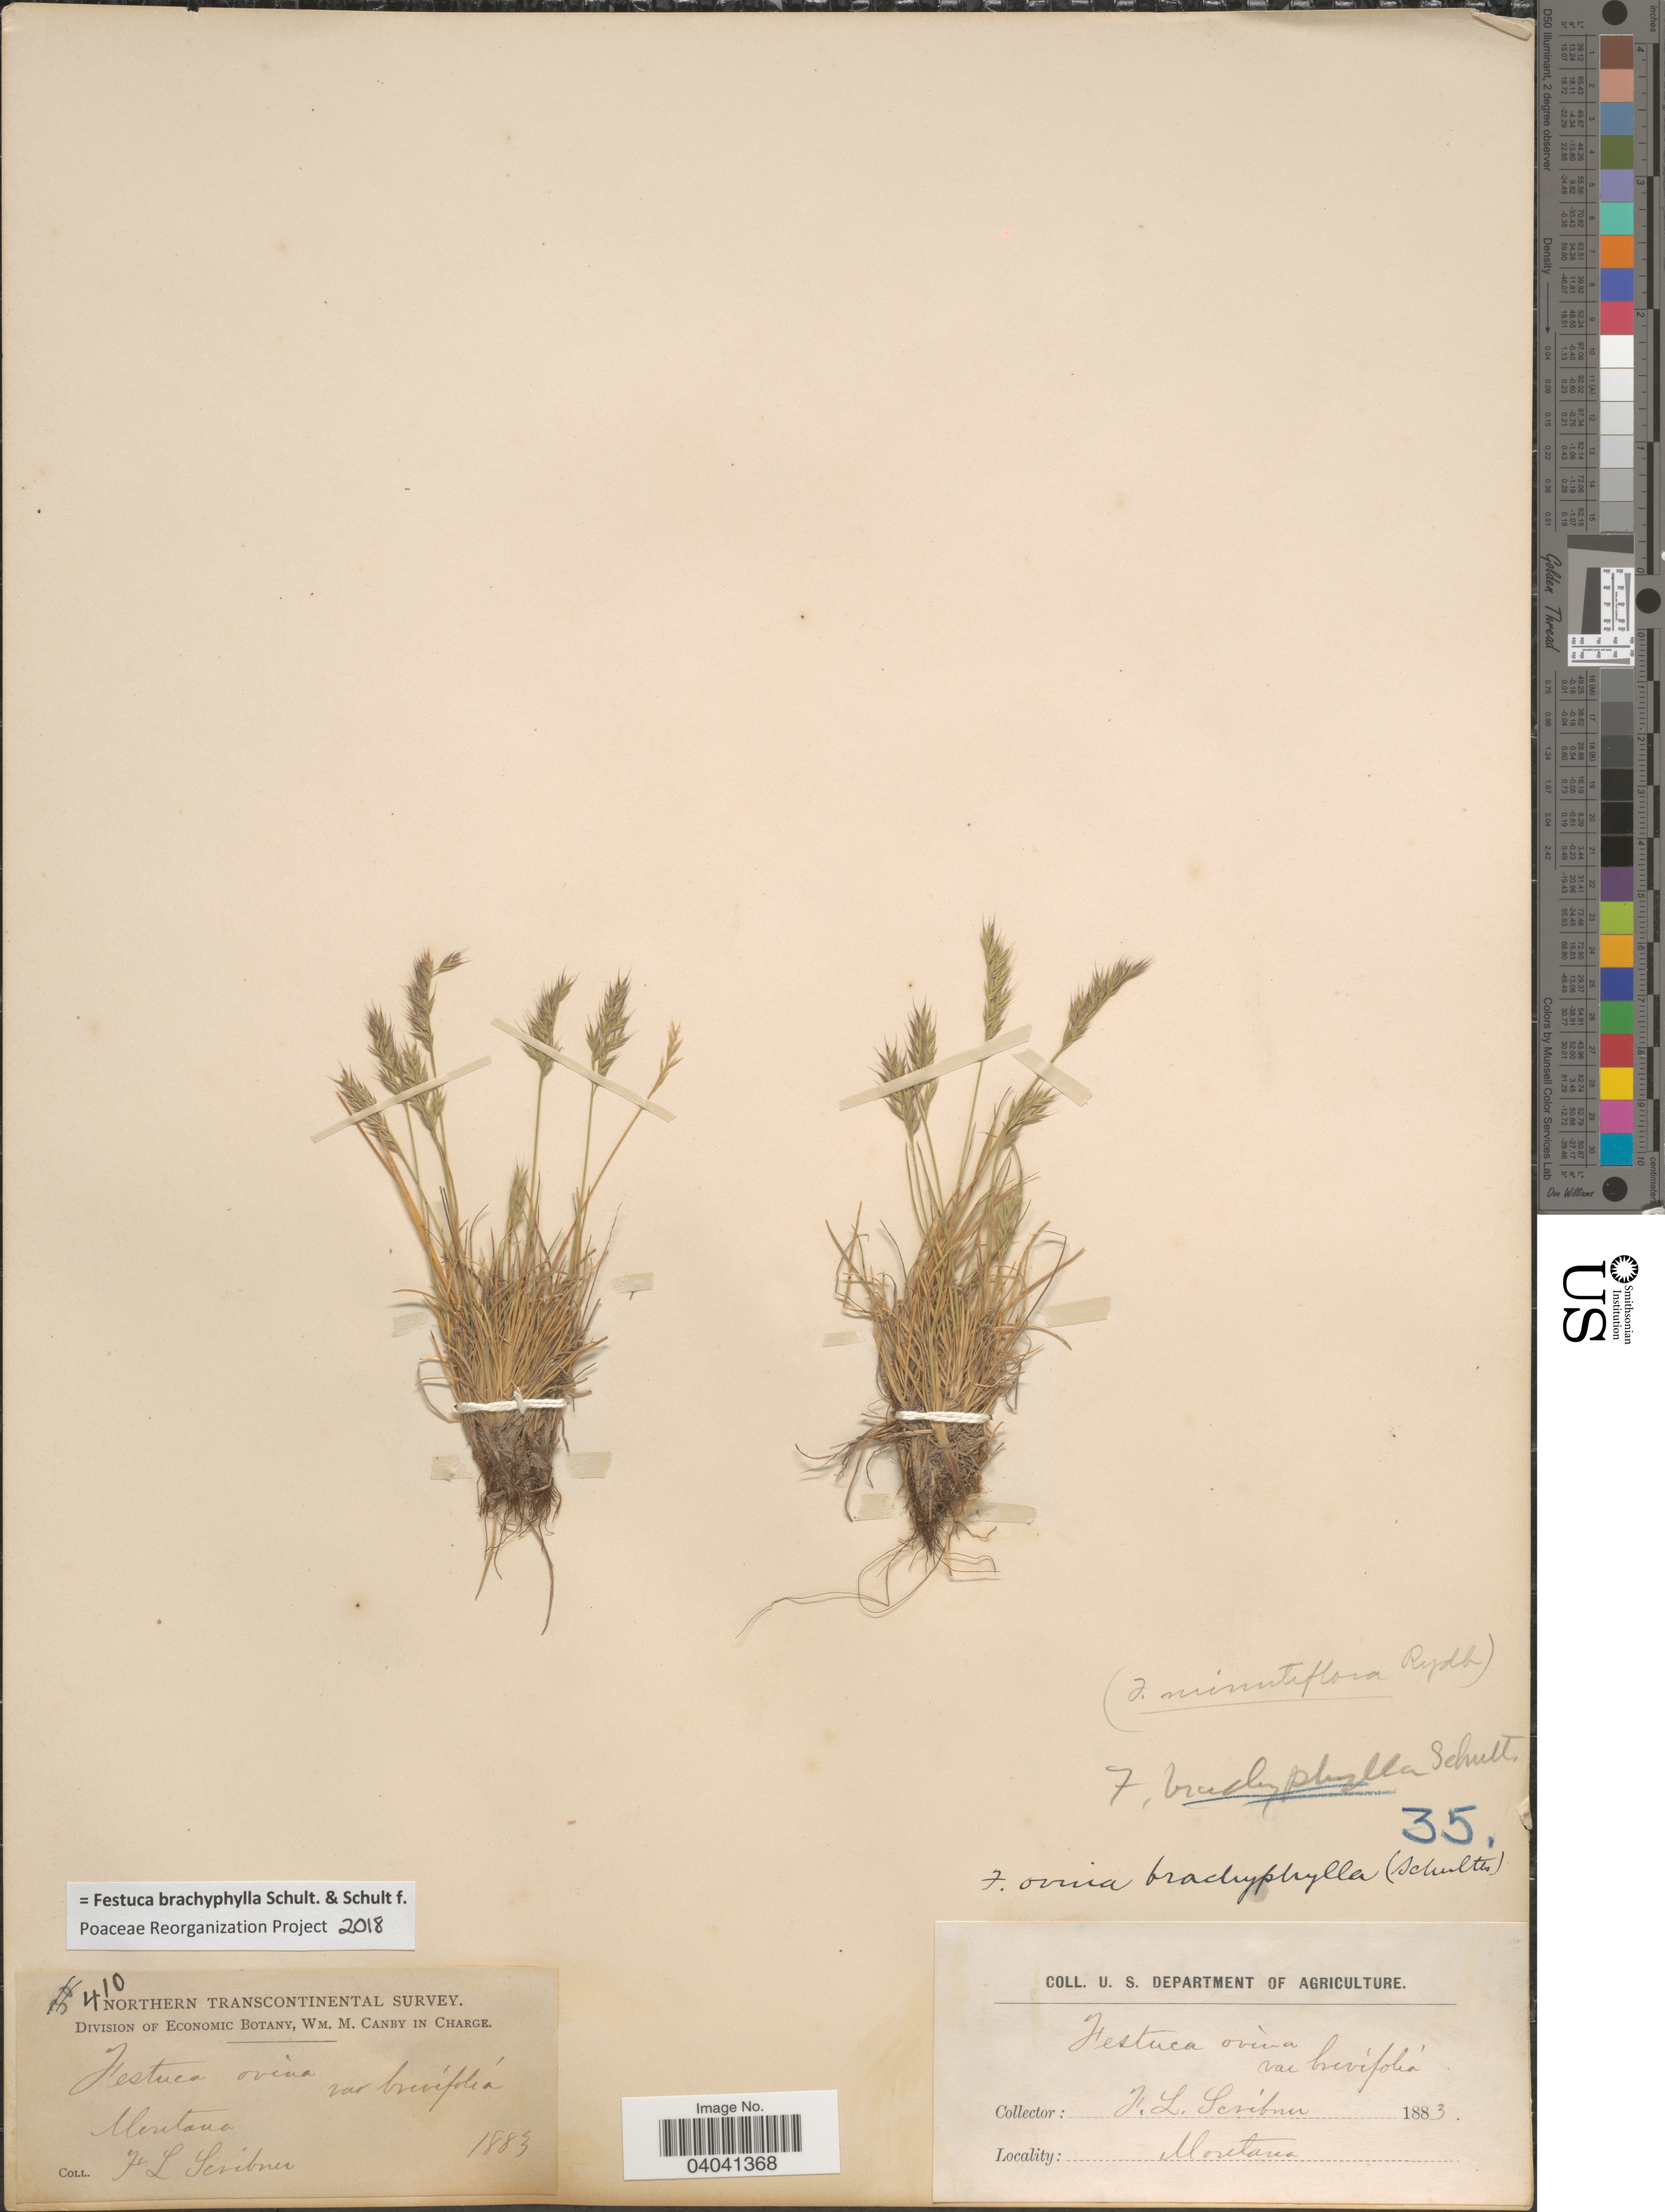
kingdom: Plantae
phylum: Tracheophyta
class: Liliopsida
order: Poales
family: Poaceae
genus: Festuca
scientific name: Festuca brachyphylla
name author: Schult. & Schult. f.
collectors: F. L. Scribner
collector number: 410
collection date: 1883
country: United States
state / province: Montana